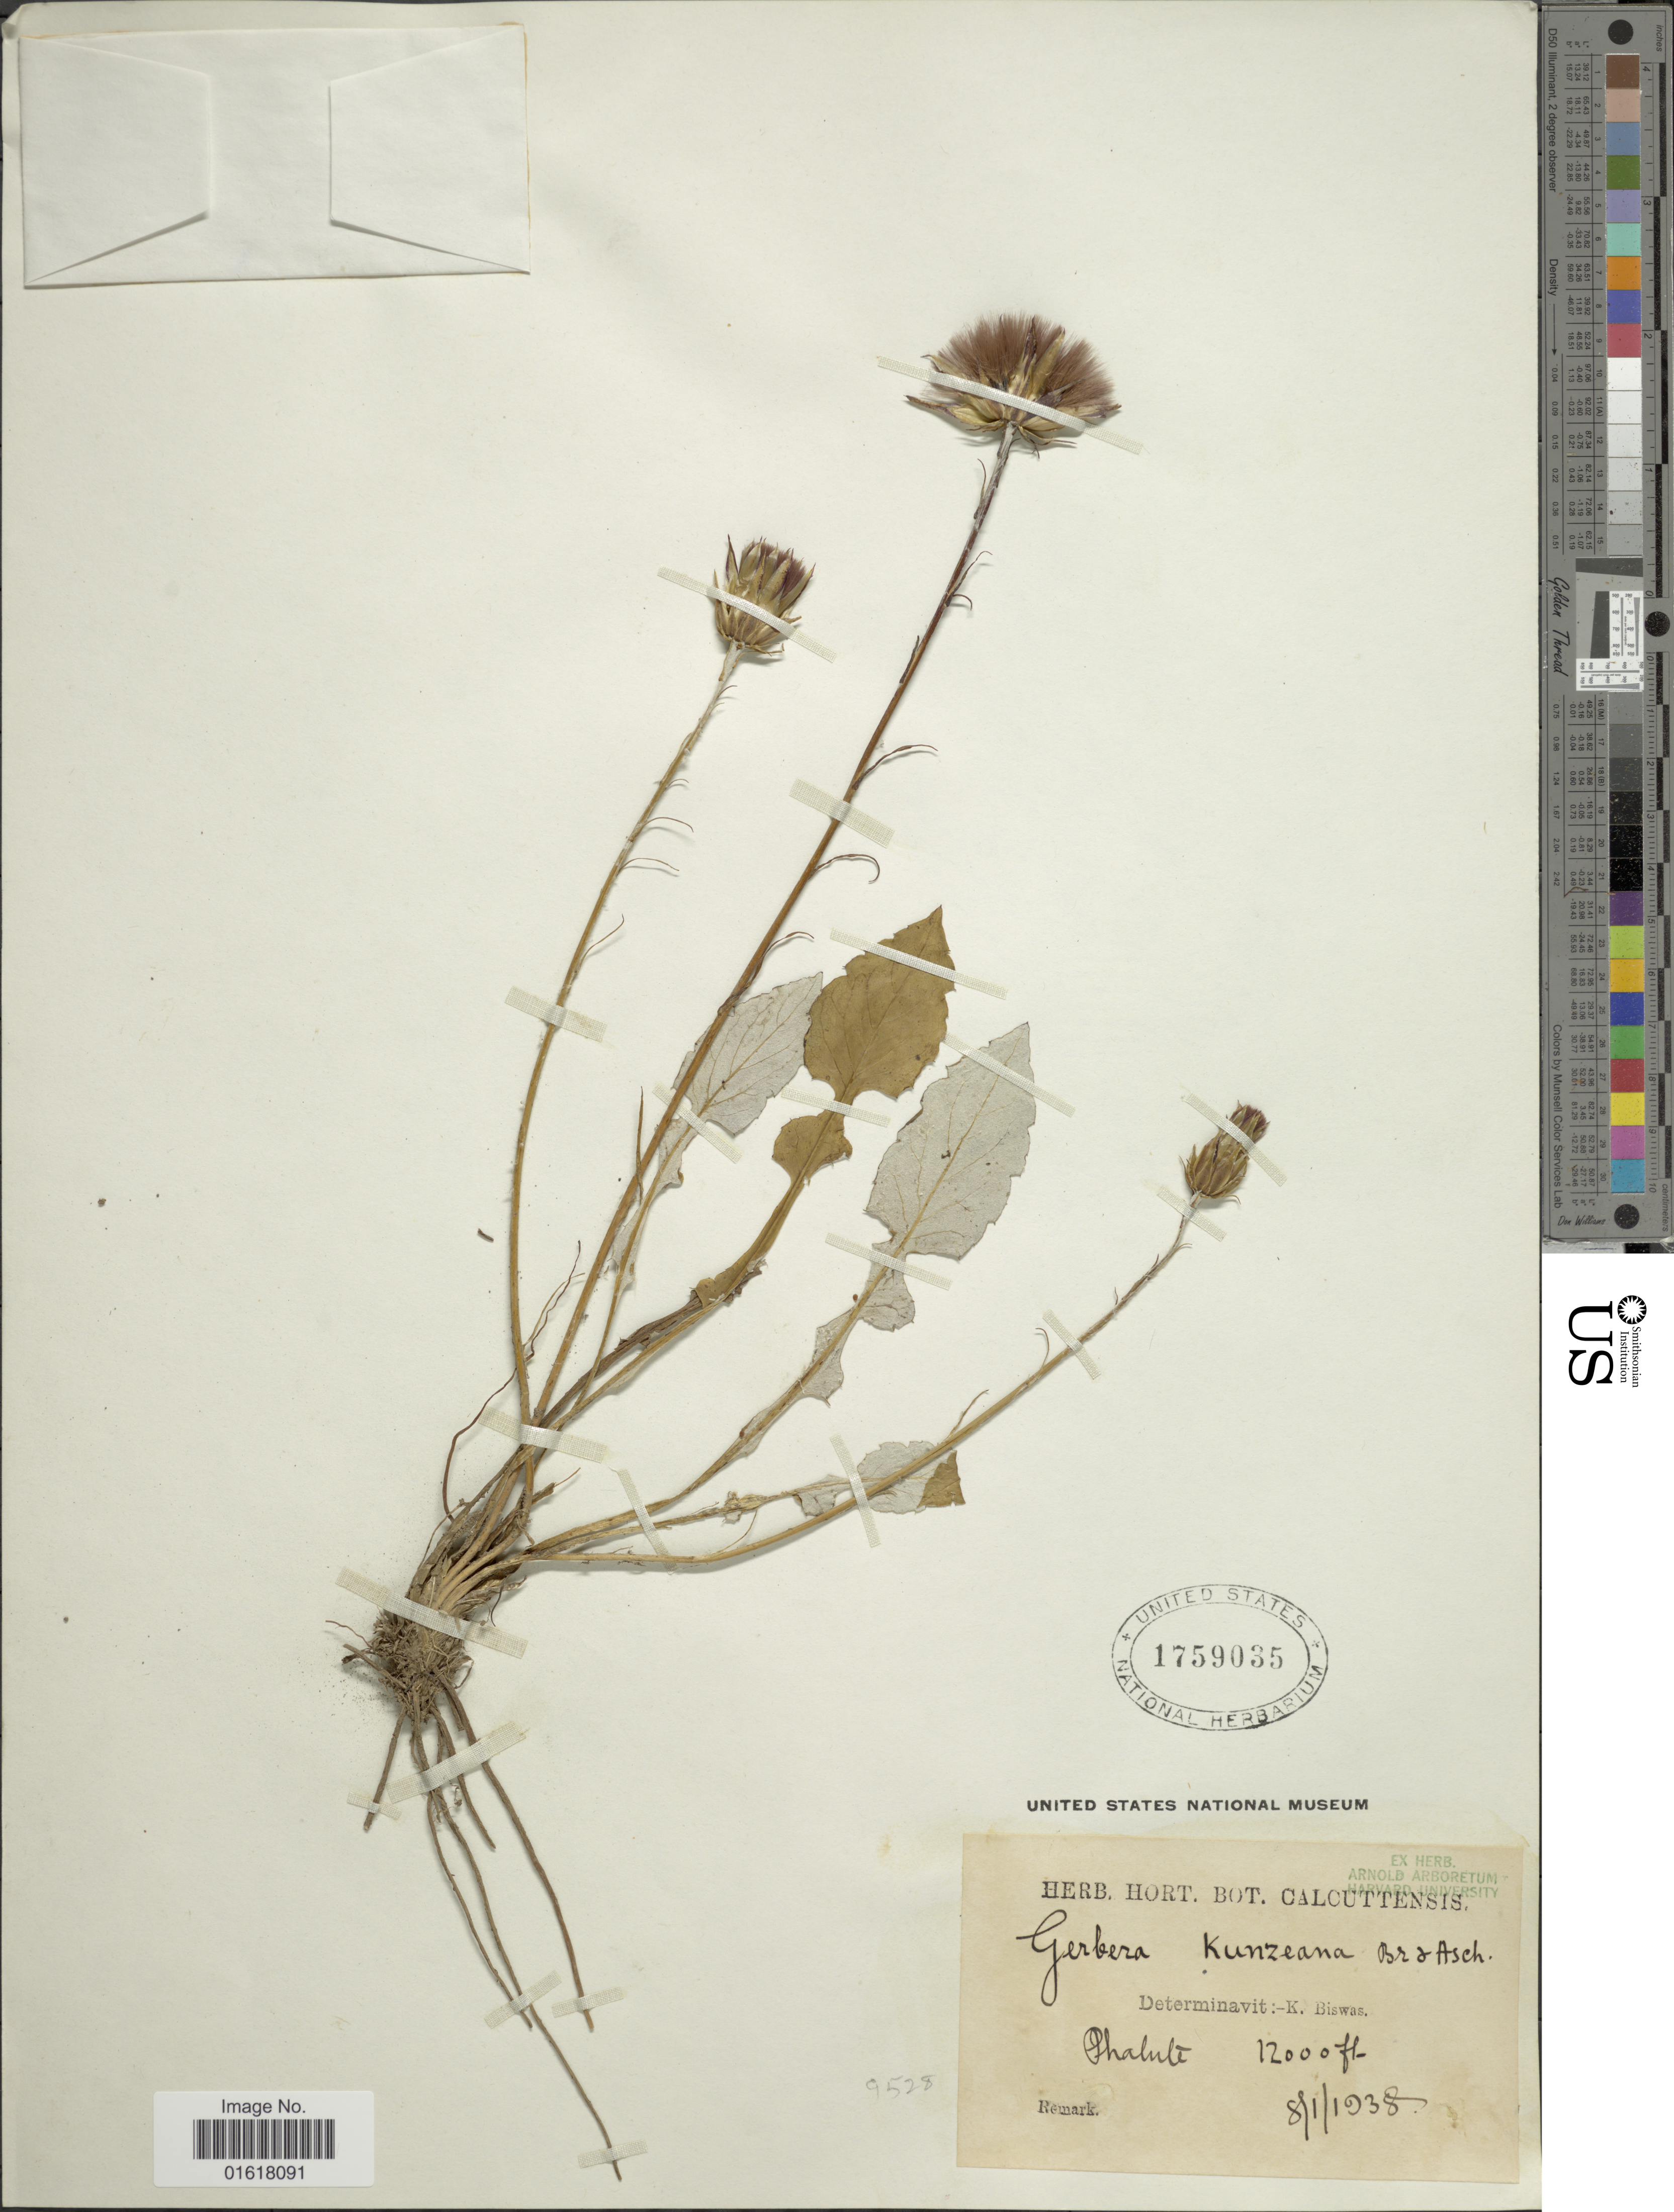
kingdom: Plantae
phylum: Tracheophyta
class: Magnoliopsida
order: Asterales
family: Asteraceae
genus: Gerbera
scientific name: Gerbera kunzeana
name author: A. Br. & Asch.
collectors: ex Herb. Hort. Bot. Calcuttensis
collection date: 1938-01-08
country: India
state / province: West Bengal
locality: Phalute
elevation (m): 3658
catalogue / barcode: US 1759035